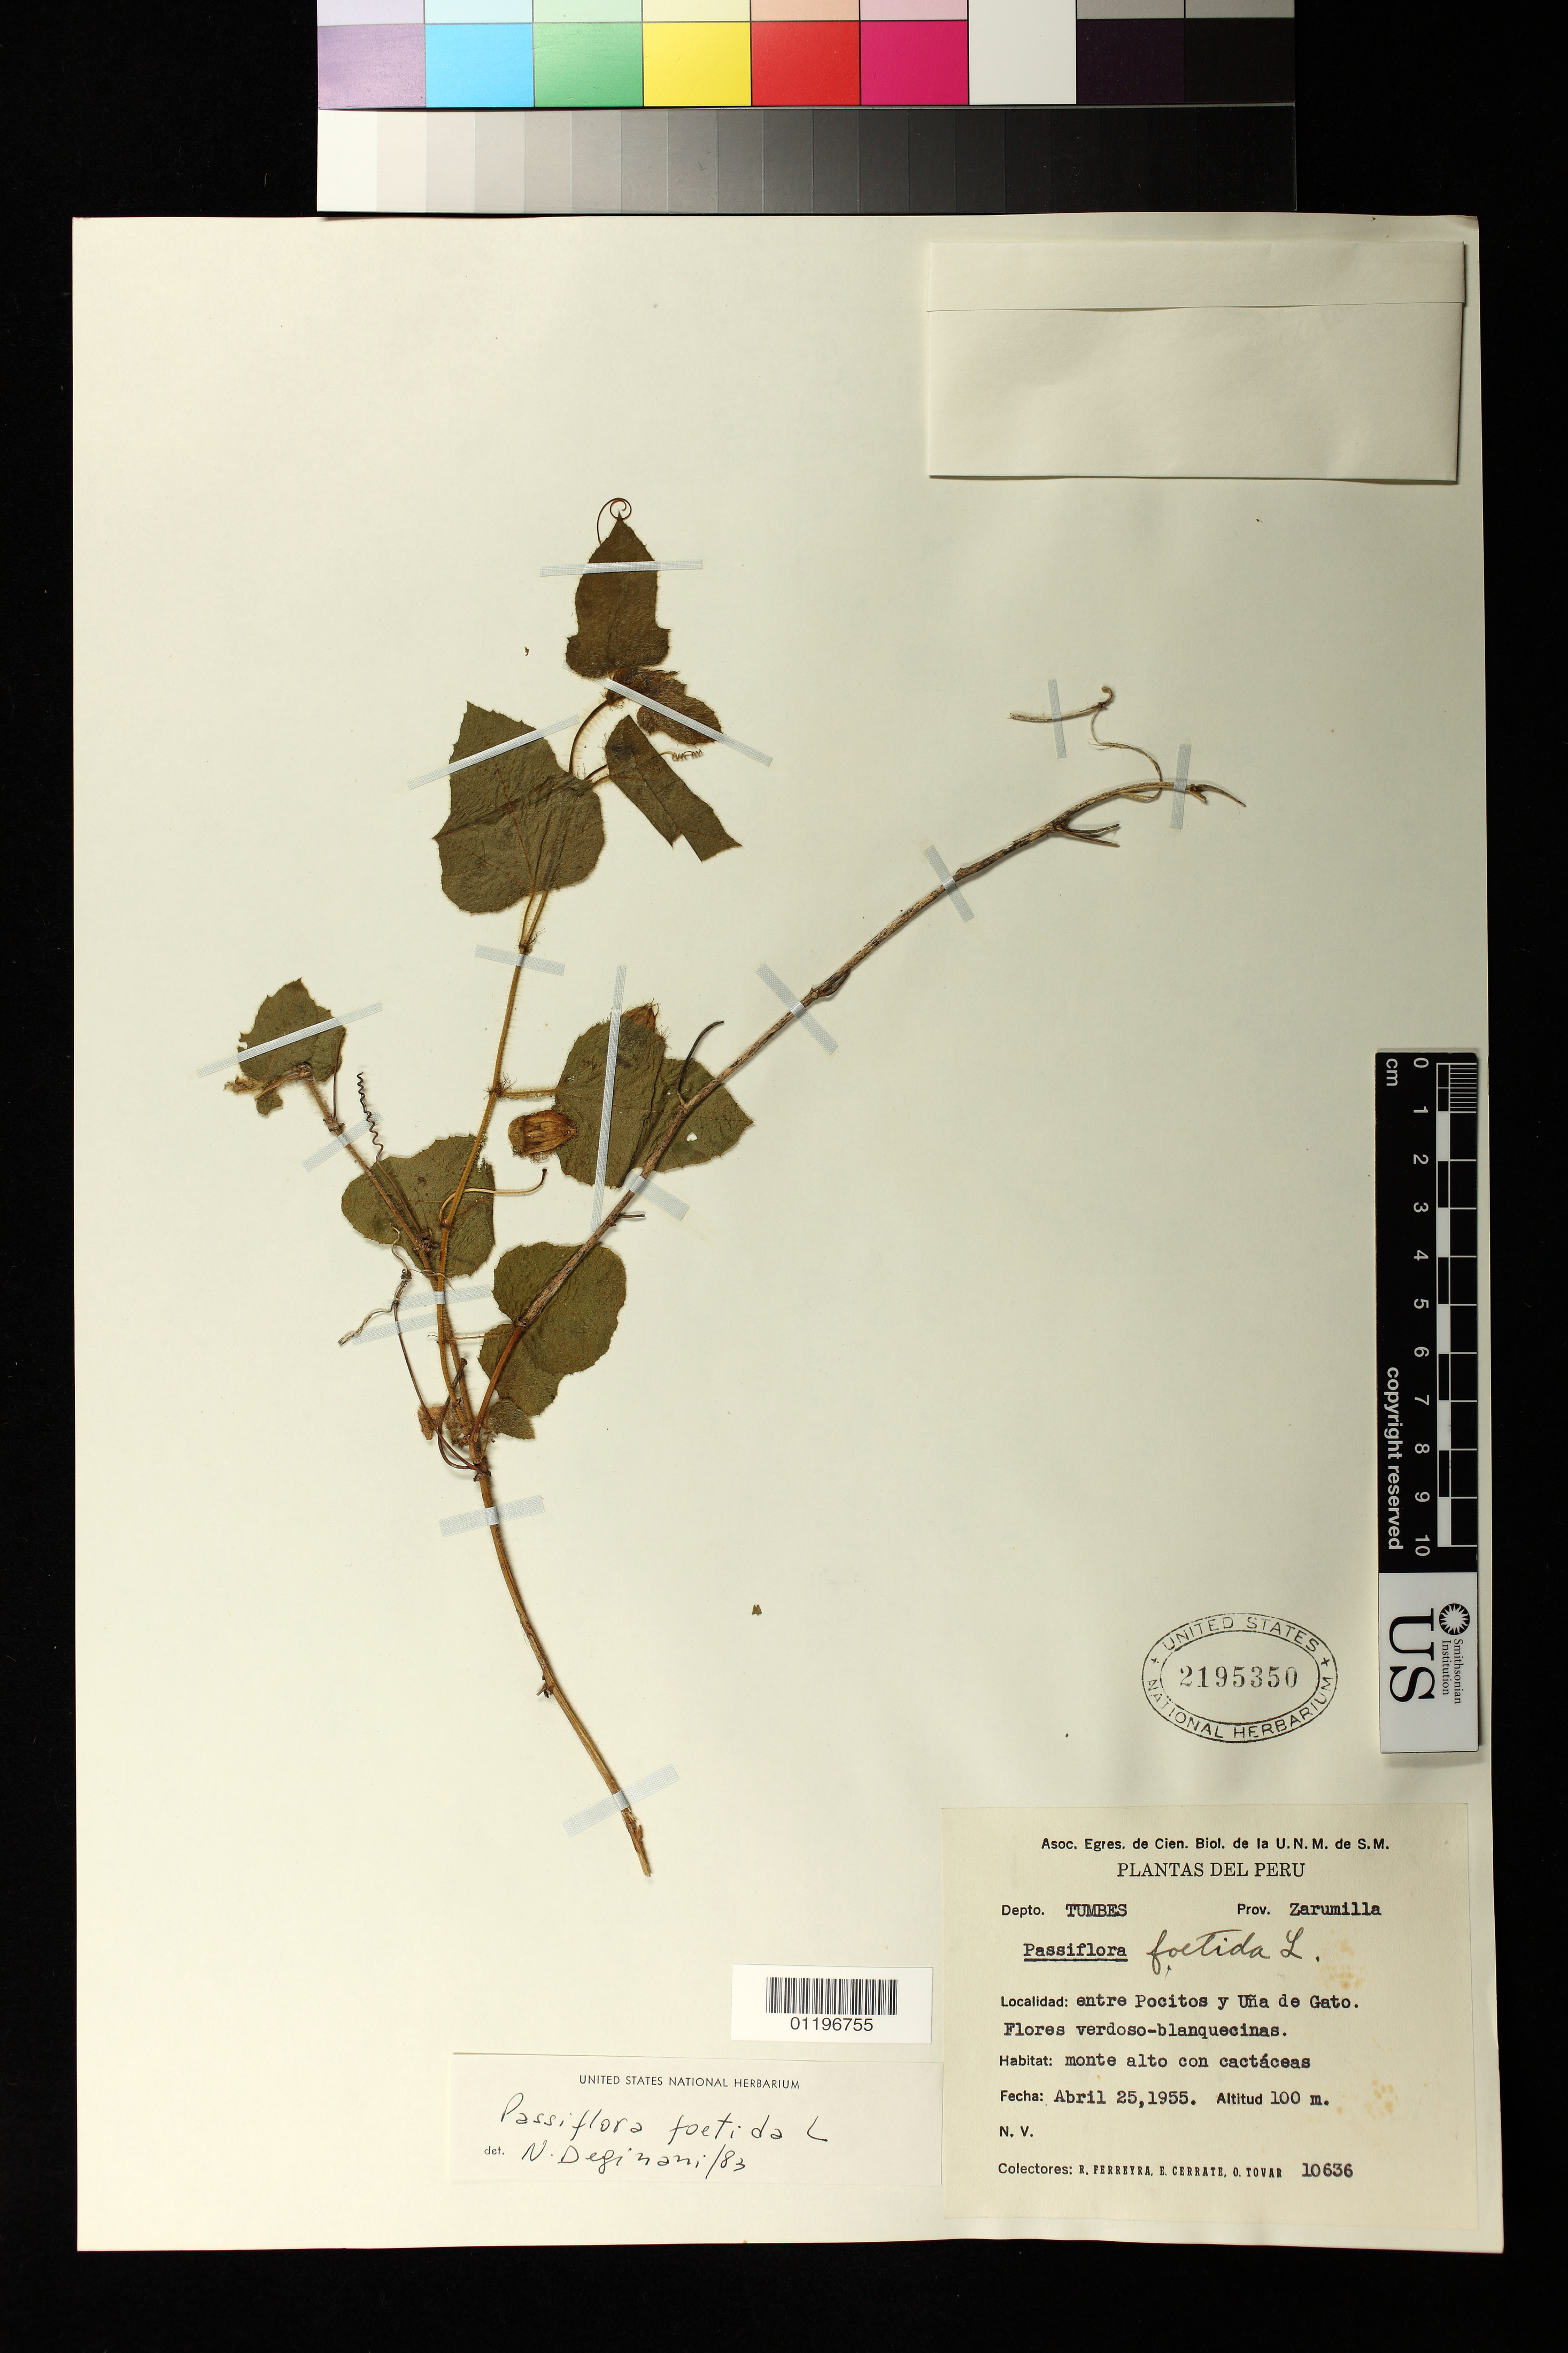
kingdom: Plantae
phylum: Tracheophyta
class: Magnoliopsida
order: Malpighiales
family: Passifloraceae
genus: Passiflora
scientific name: Passiflora foetida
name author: L.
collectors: R. A. Ferreyra, E. Cerrate & Ó. Tovar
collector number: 10636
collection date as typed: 25 Apr 1955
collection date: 1955-04-25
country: Peru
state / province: Tumbes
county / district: Zarumilla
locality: Zarumilla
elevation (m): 100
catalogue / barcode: US 2195350